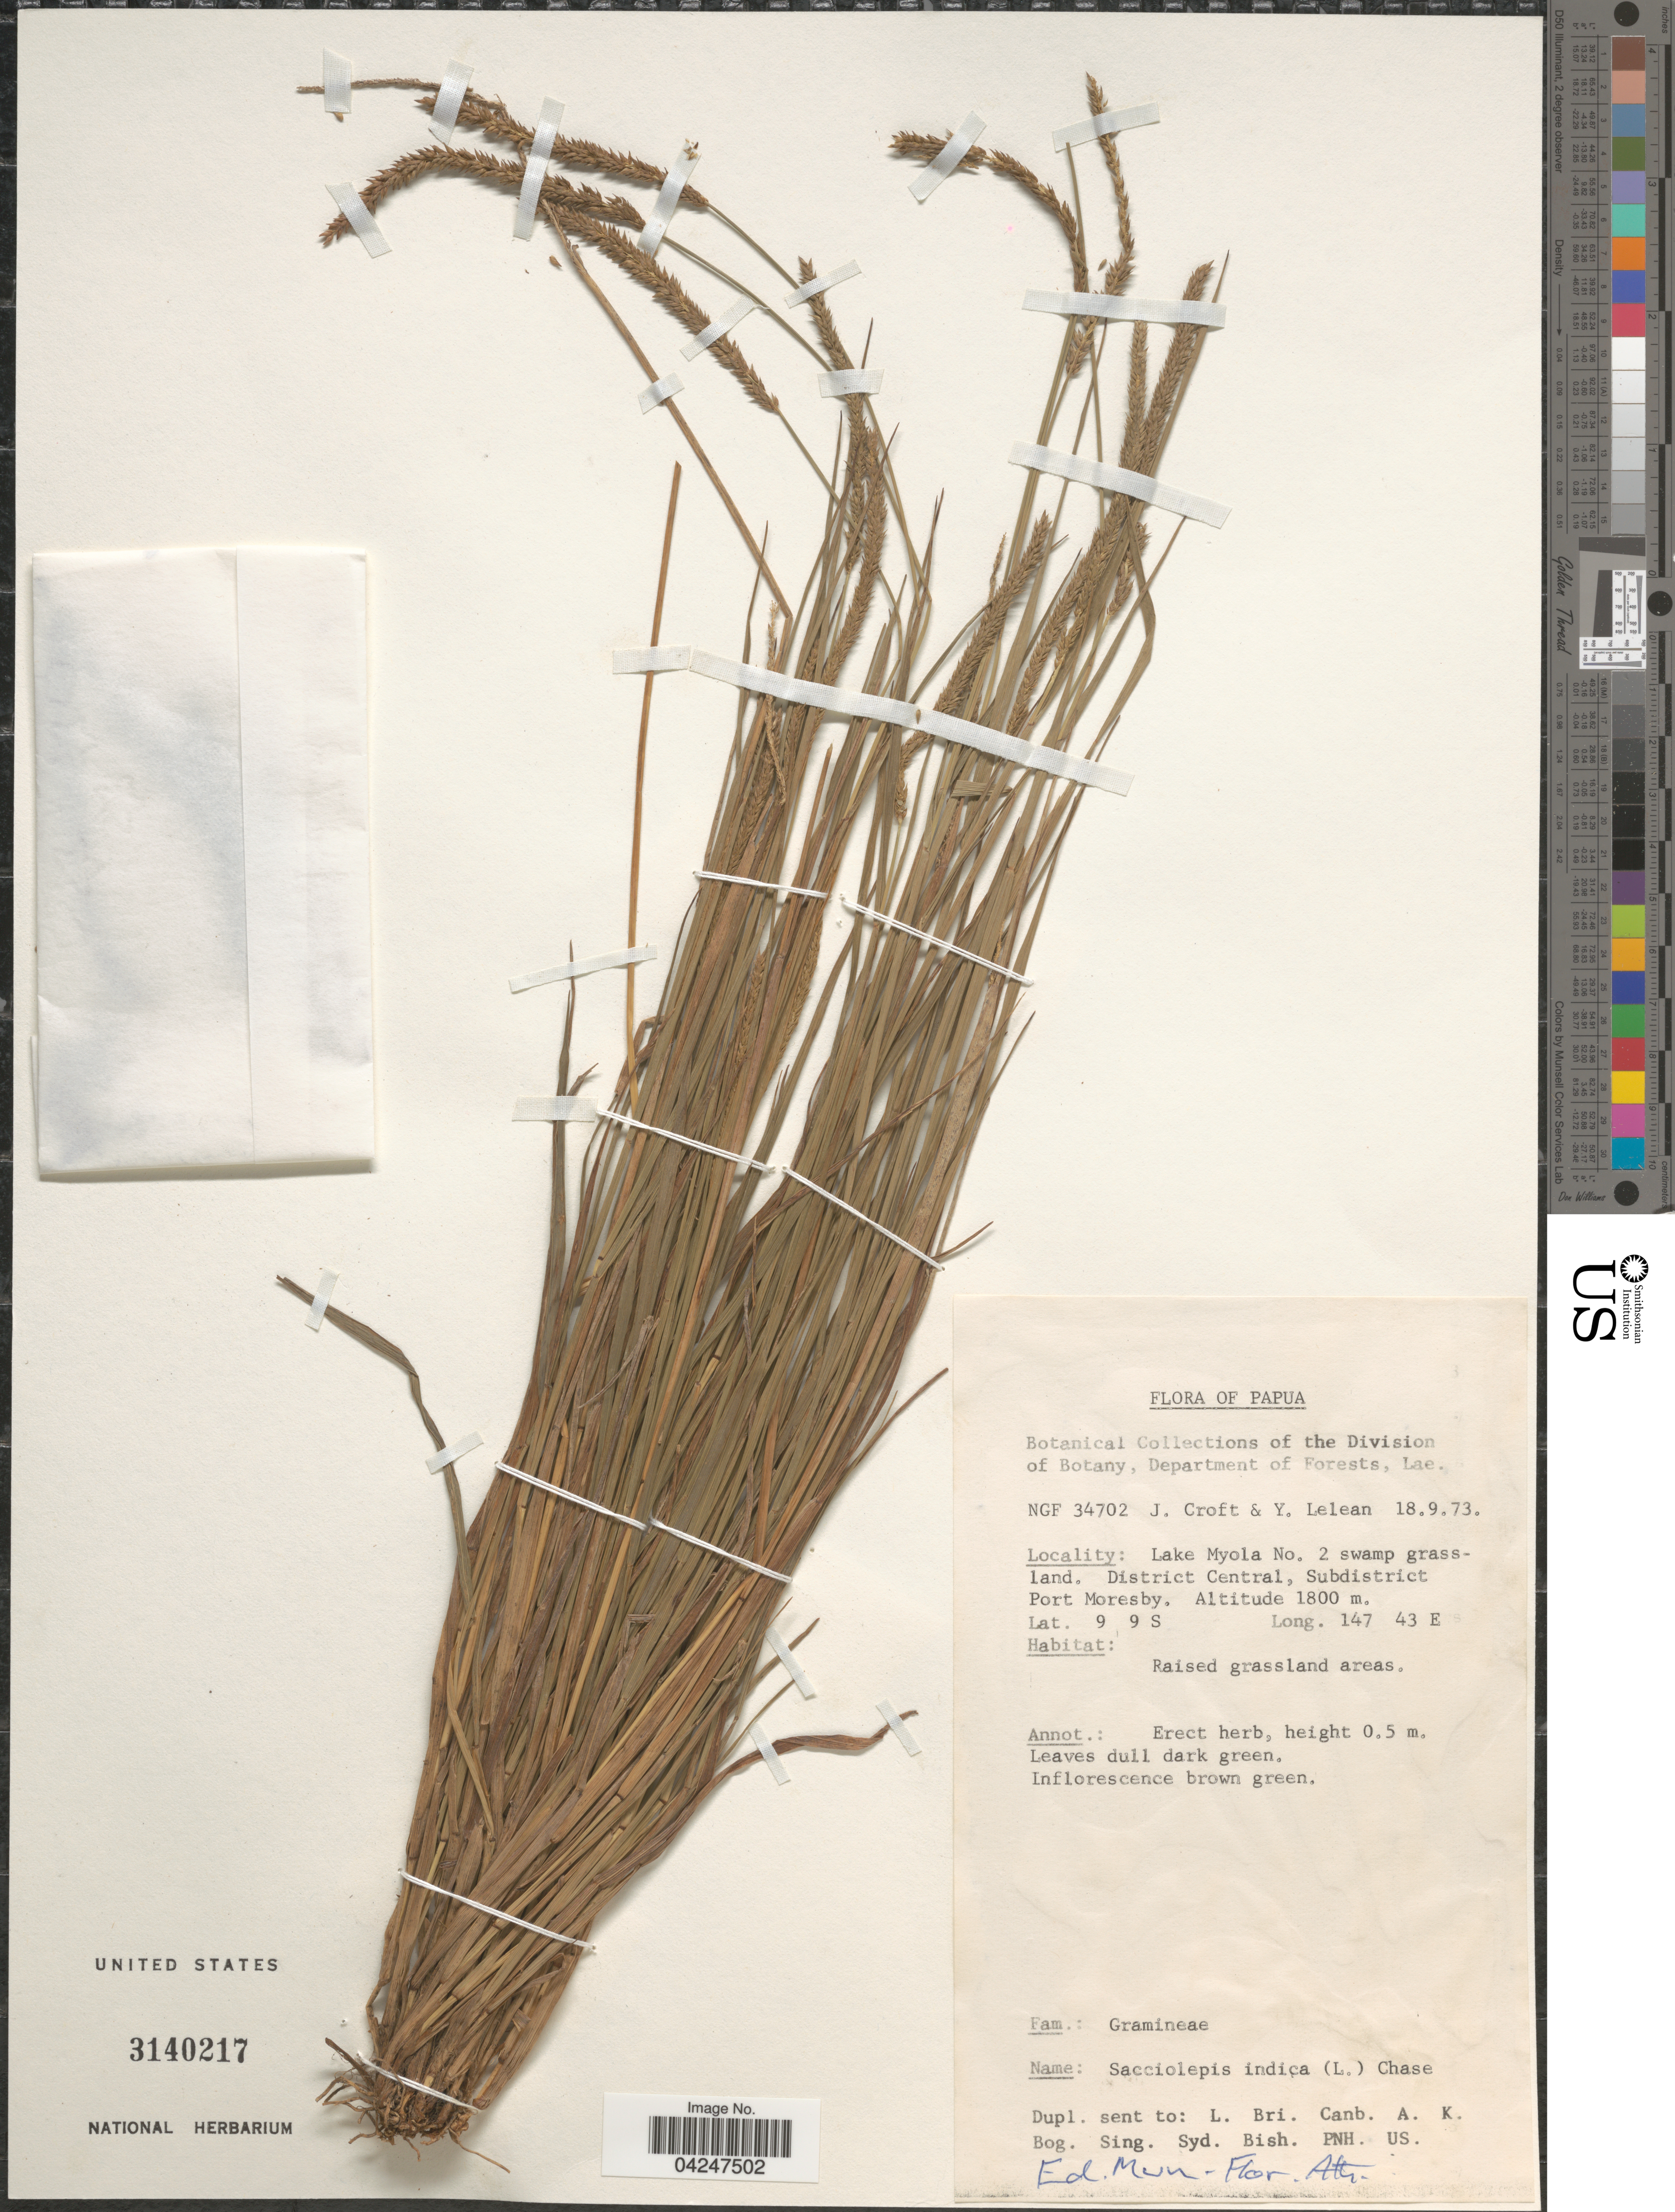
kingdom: Plantae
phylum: Tracheophyta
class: Liliopsida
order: Poales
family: Poaceae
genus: Sacciolepis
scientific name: Sacciolepis indica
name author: (L.) Chase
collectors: J. Croft & Y. Lelean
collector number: NGF34702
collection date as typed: Transcribed d/m/y: 18/9/73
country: Papua New Guinea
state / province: Central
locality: Papua. Lake Myola No. 2 swamp grassland. District Central, Subdistrict Port Moresby. Raised grassland areas.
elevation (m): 1800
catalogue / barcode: US 3140217